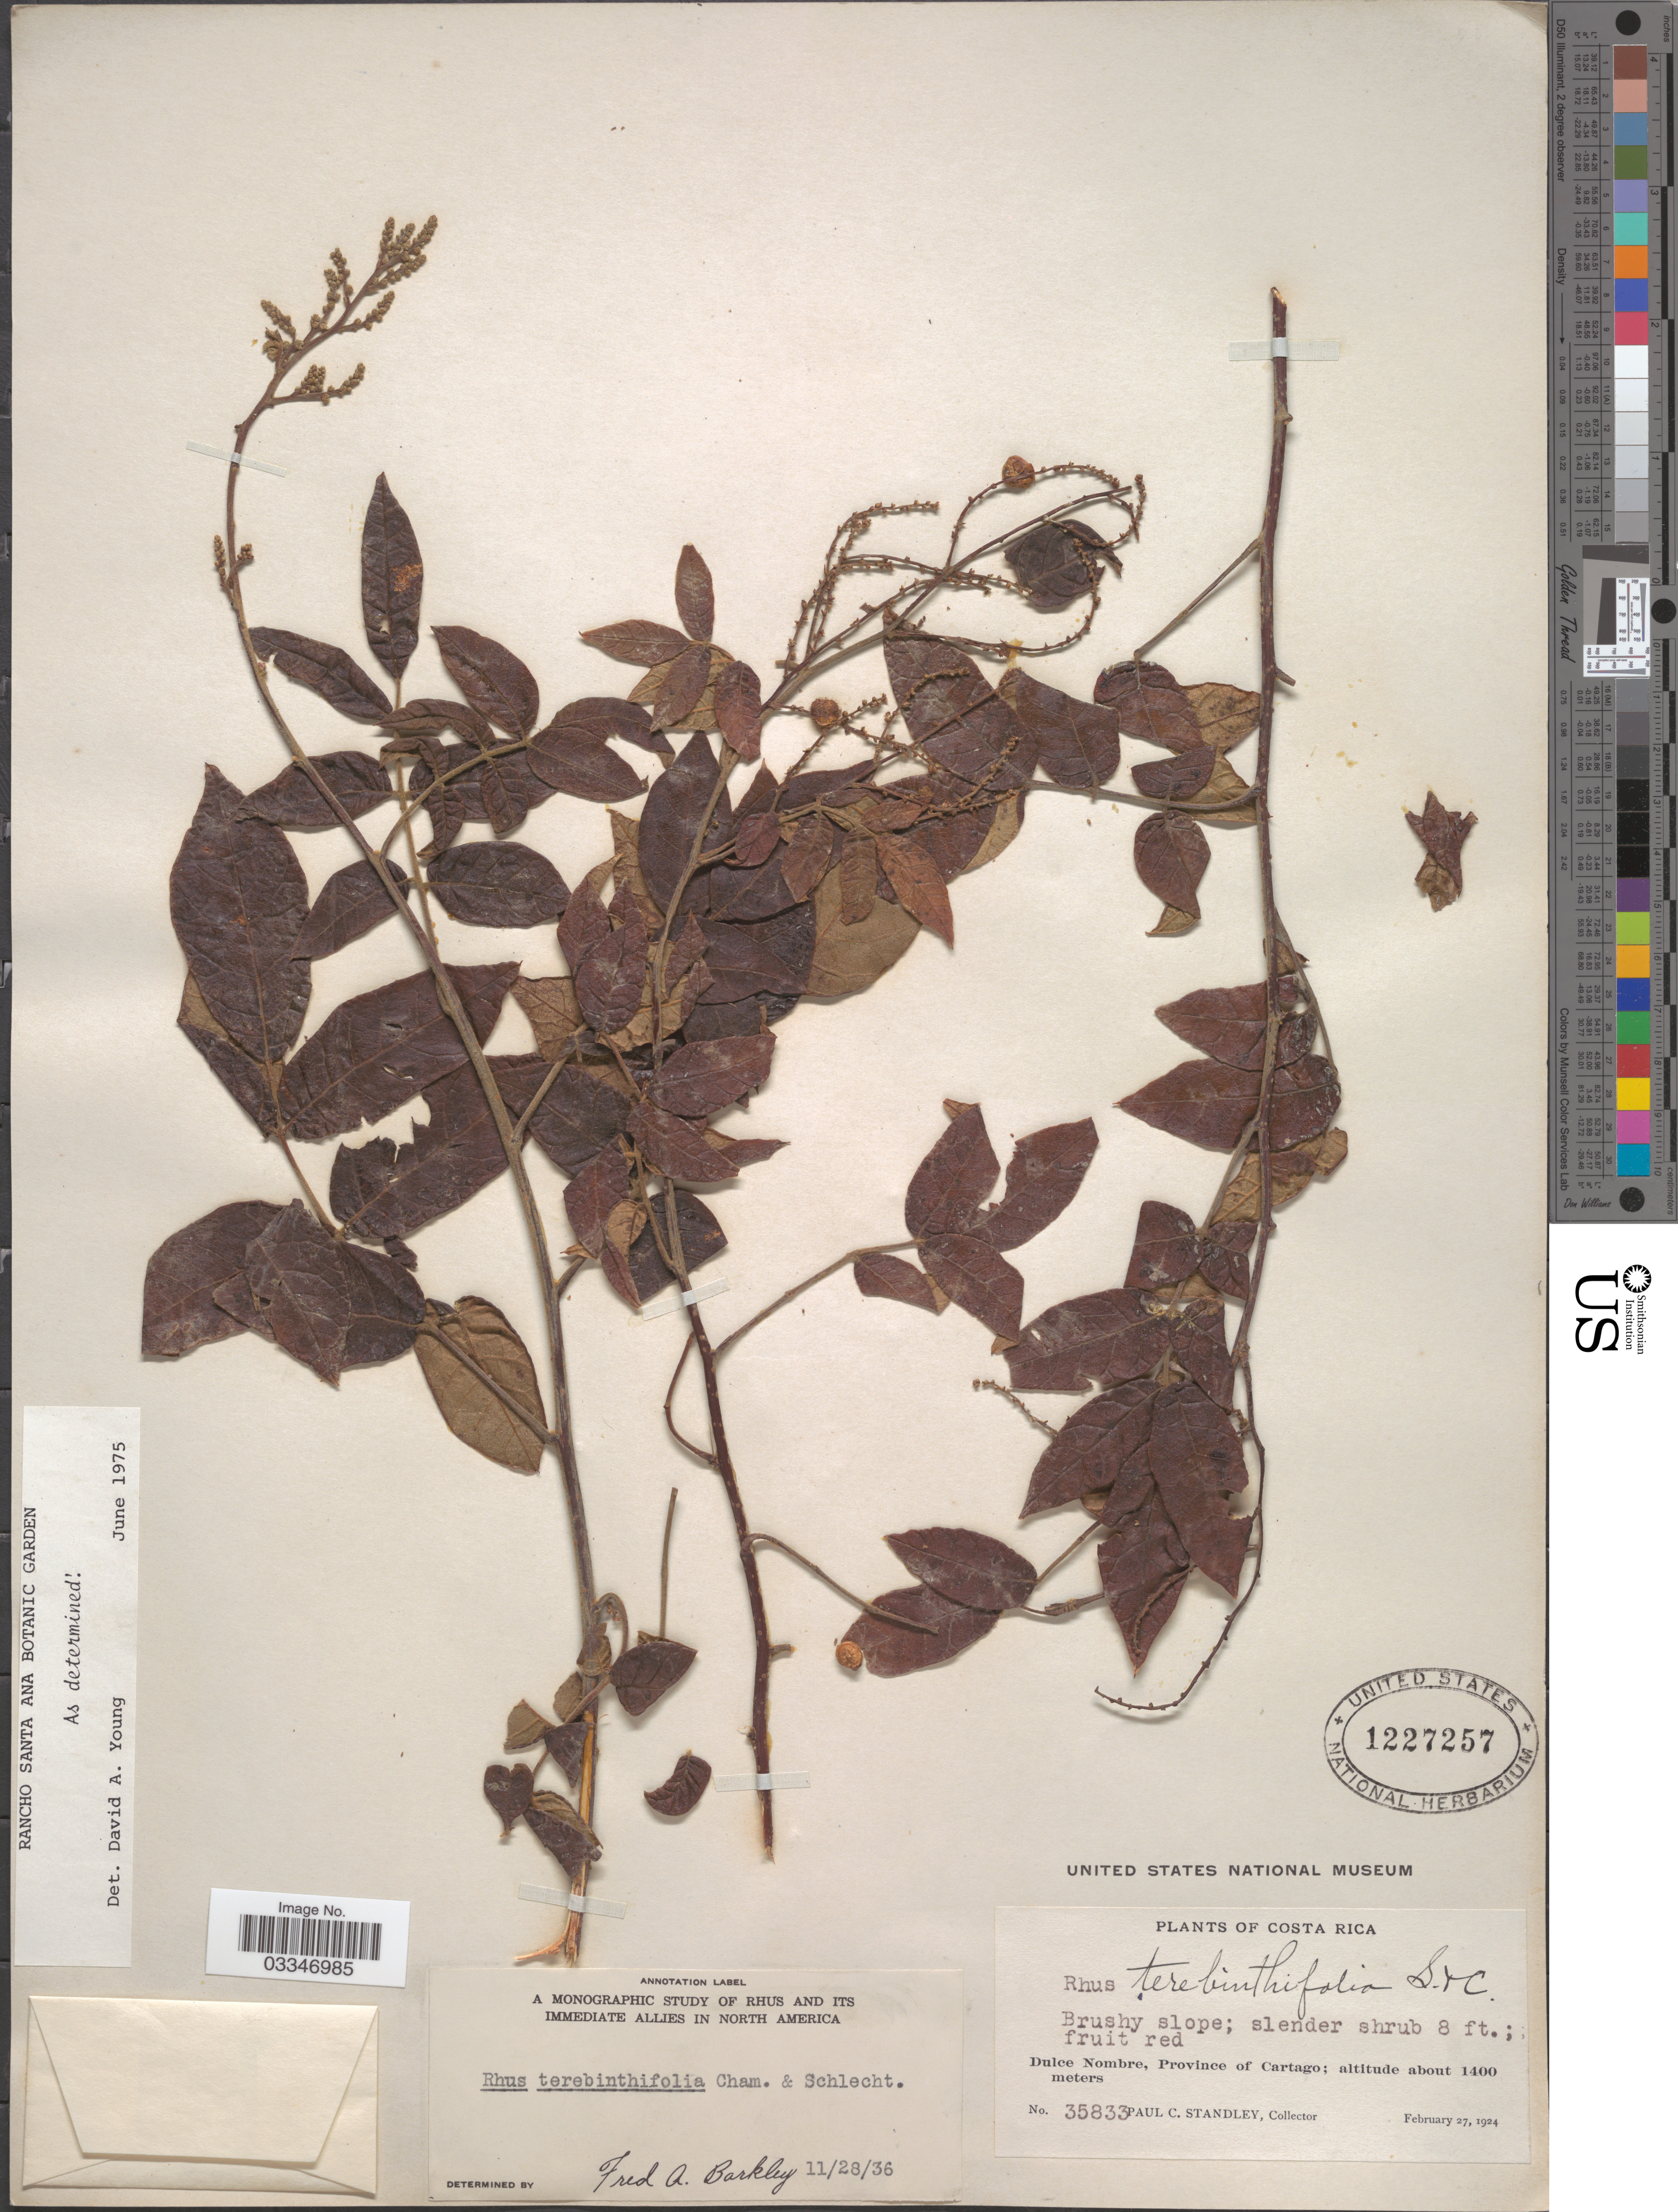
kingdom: Plantae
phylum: Tracheophyta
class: Magnoliopsida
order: Sapindales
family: Anacardiaceae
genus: Rhus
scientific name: Rhus terebinthifolia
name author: Schltdl. & Cham.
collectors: P. C. Standley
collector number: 35833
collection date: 1924-02-27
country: Costa Rica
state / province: Cartago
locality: Dulce Nombre, Province of Cartago.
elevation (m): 1400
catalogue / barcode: US 1227257